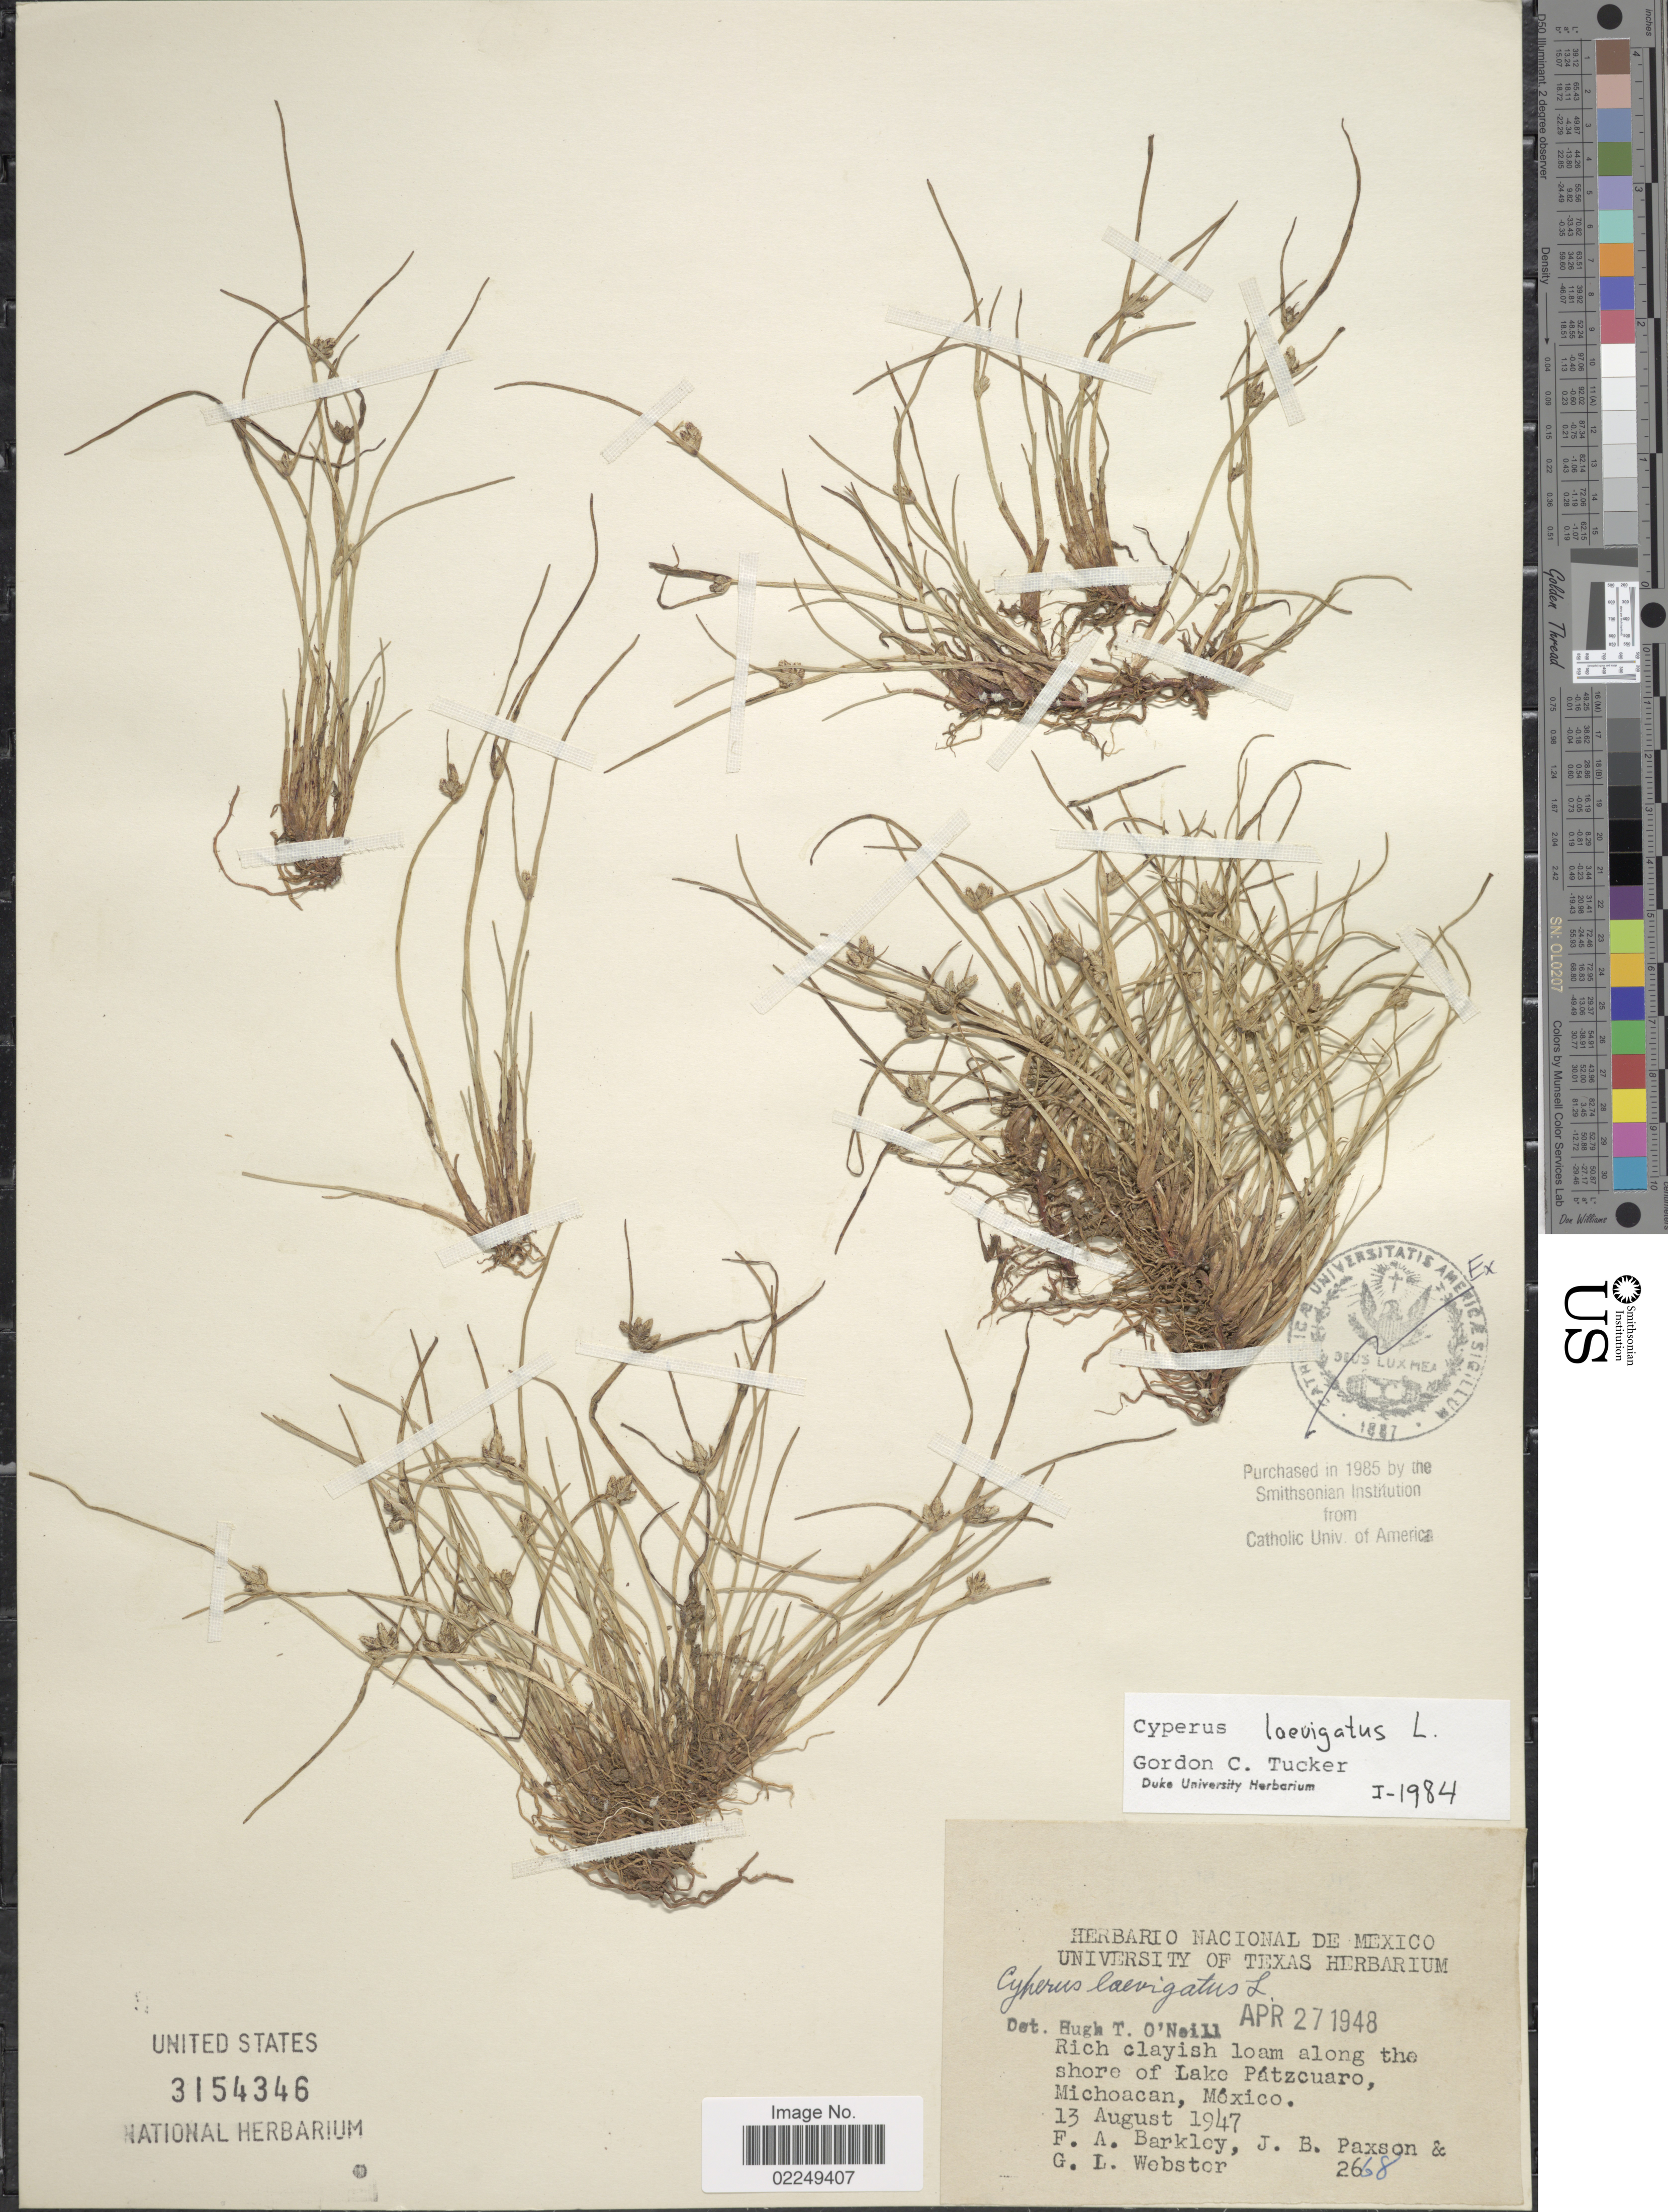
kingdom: Plantae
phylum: Tracheophyta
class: Liliopsida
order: Poales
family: Cyperaceae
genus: Cyperus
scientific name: Cyperus laevigatus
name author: L.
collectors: F. A. Barkley, J. B. Paxson & G. L. Webster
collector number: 2668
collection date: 1947-08-13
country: Mexico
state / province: Michoacán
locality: Rich clayish loam along the shore of Lake Patzcuaro, Michoacan, Mexico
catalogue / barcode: US 3154346